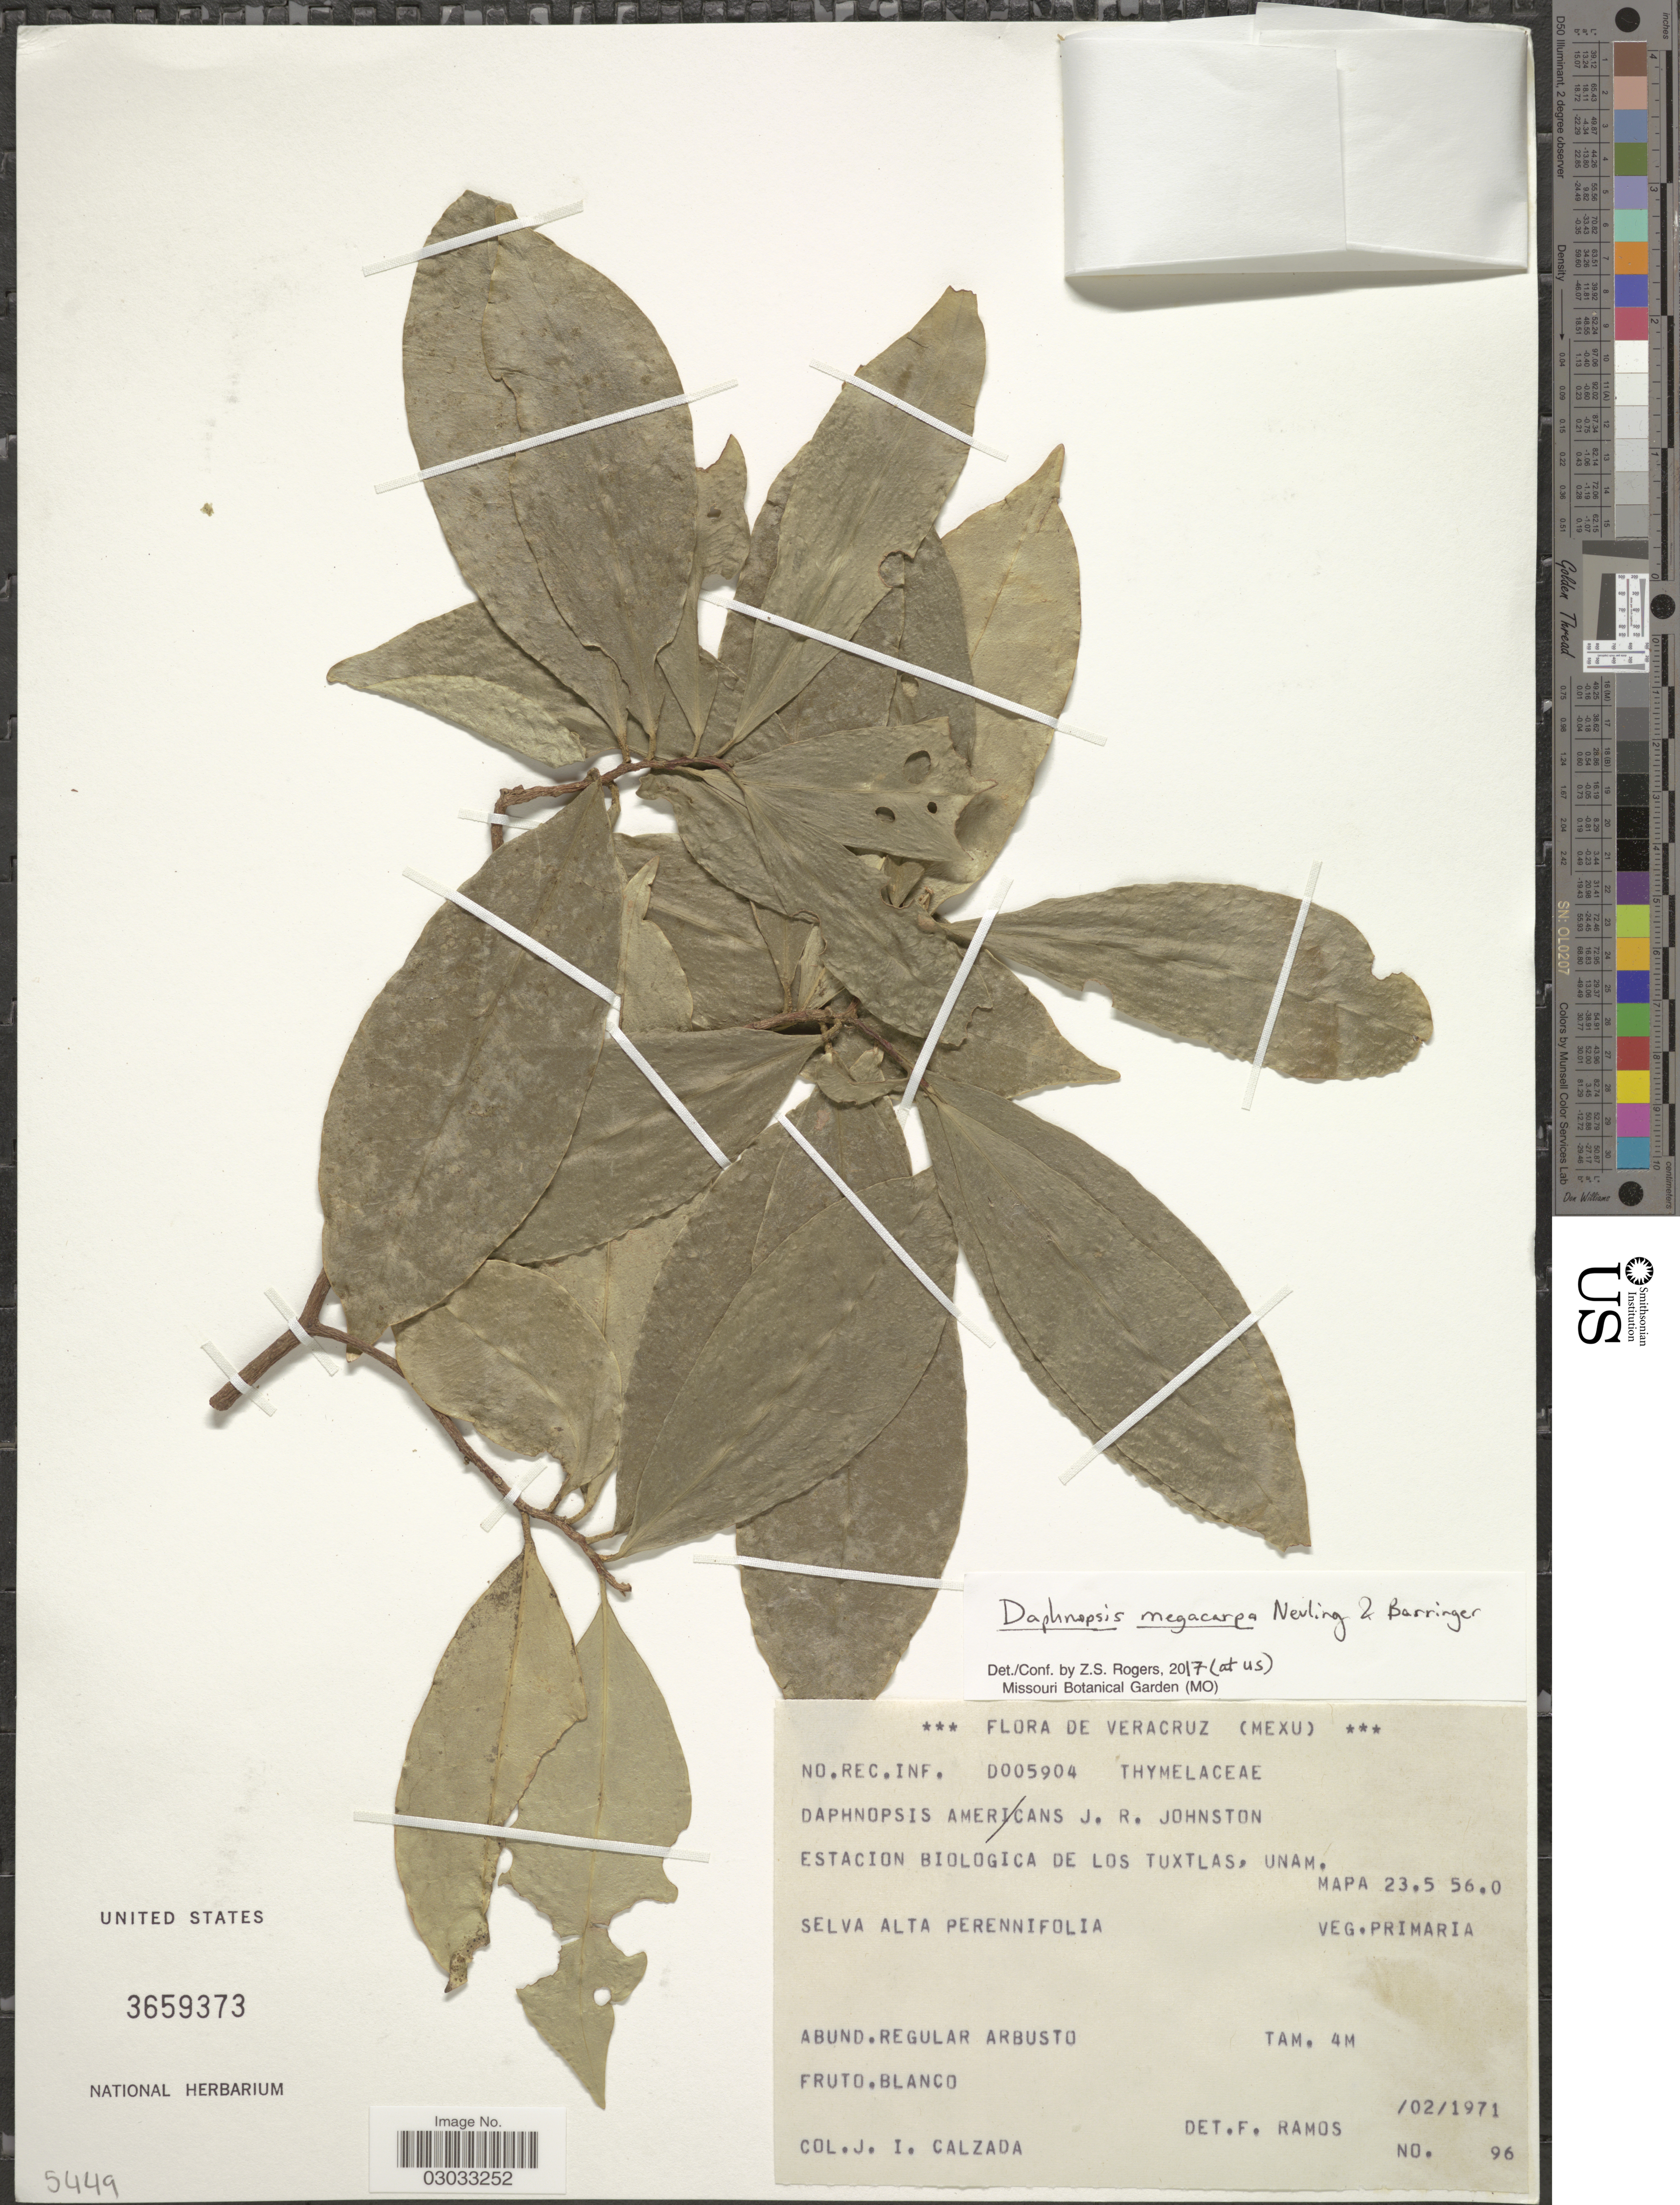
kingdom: Plantae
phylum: Tracheophyta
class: Magnoliopsida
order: Malvales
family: Thymelaeaceae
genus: Daphnopsis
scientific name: Daphnopsis megacarpa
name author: Nevling & Barringer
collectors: J. I. Calzada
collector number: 96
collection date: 1971-02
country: Mexico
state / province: Veracruz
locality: Veracruz, Estacion Biologica de Los Tuxtlas, Unam. Selva Alta Perennifolia.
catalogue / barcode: US 3659373